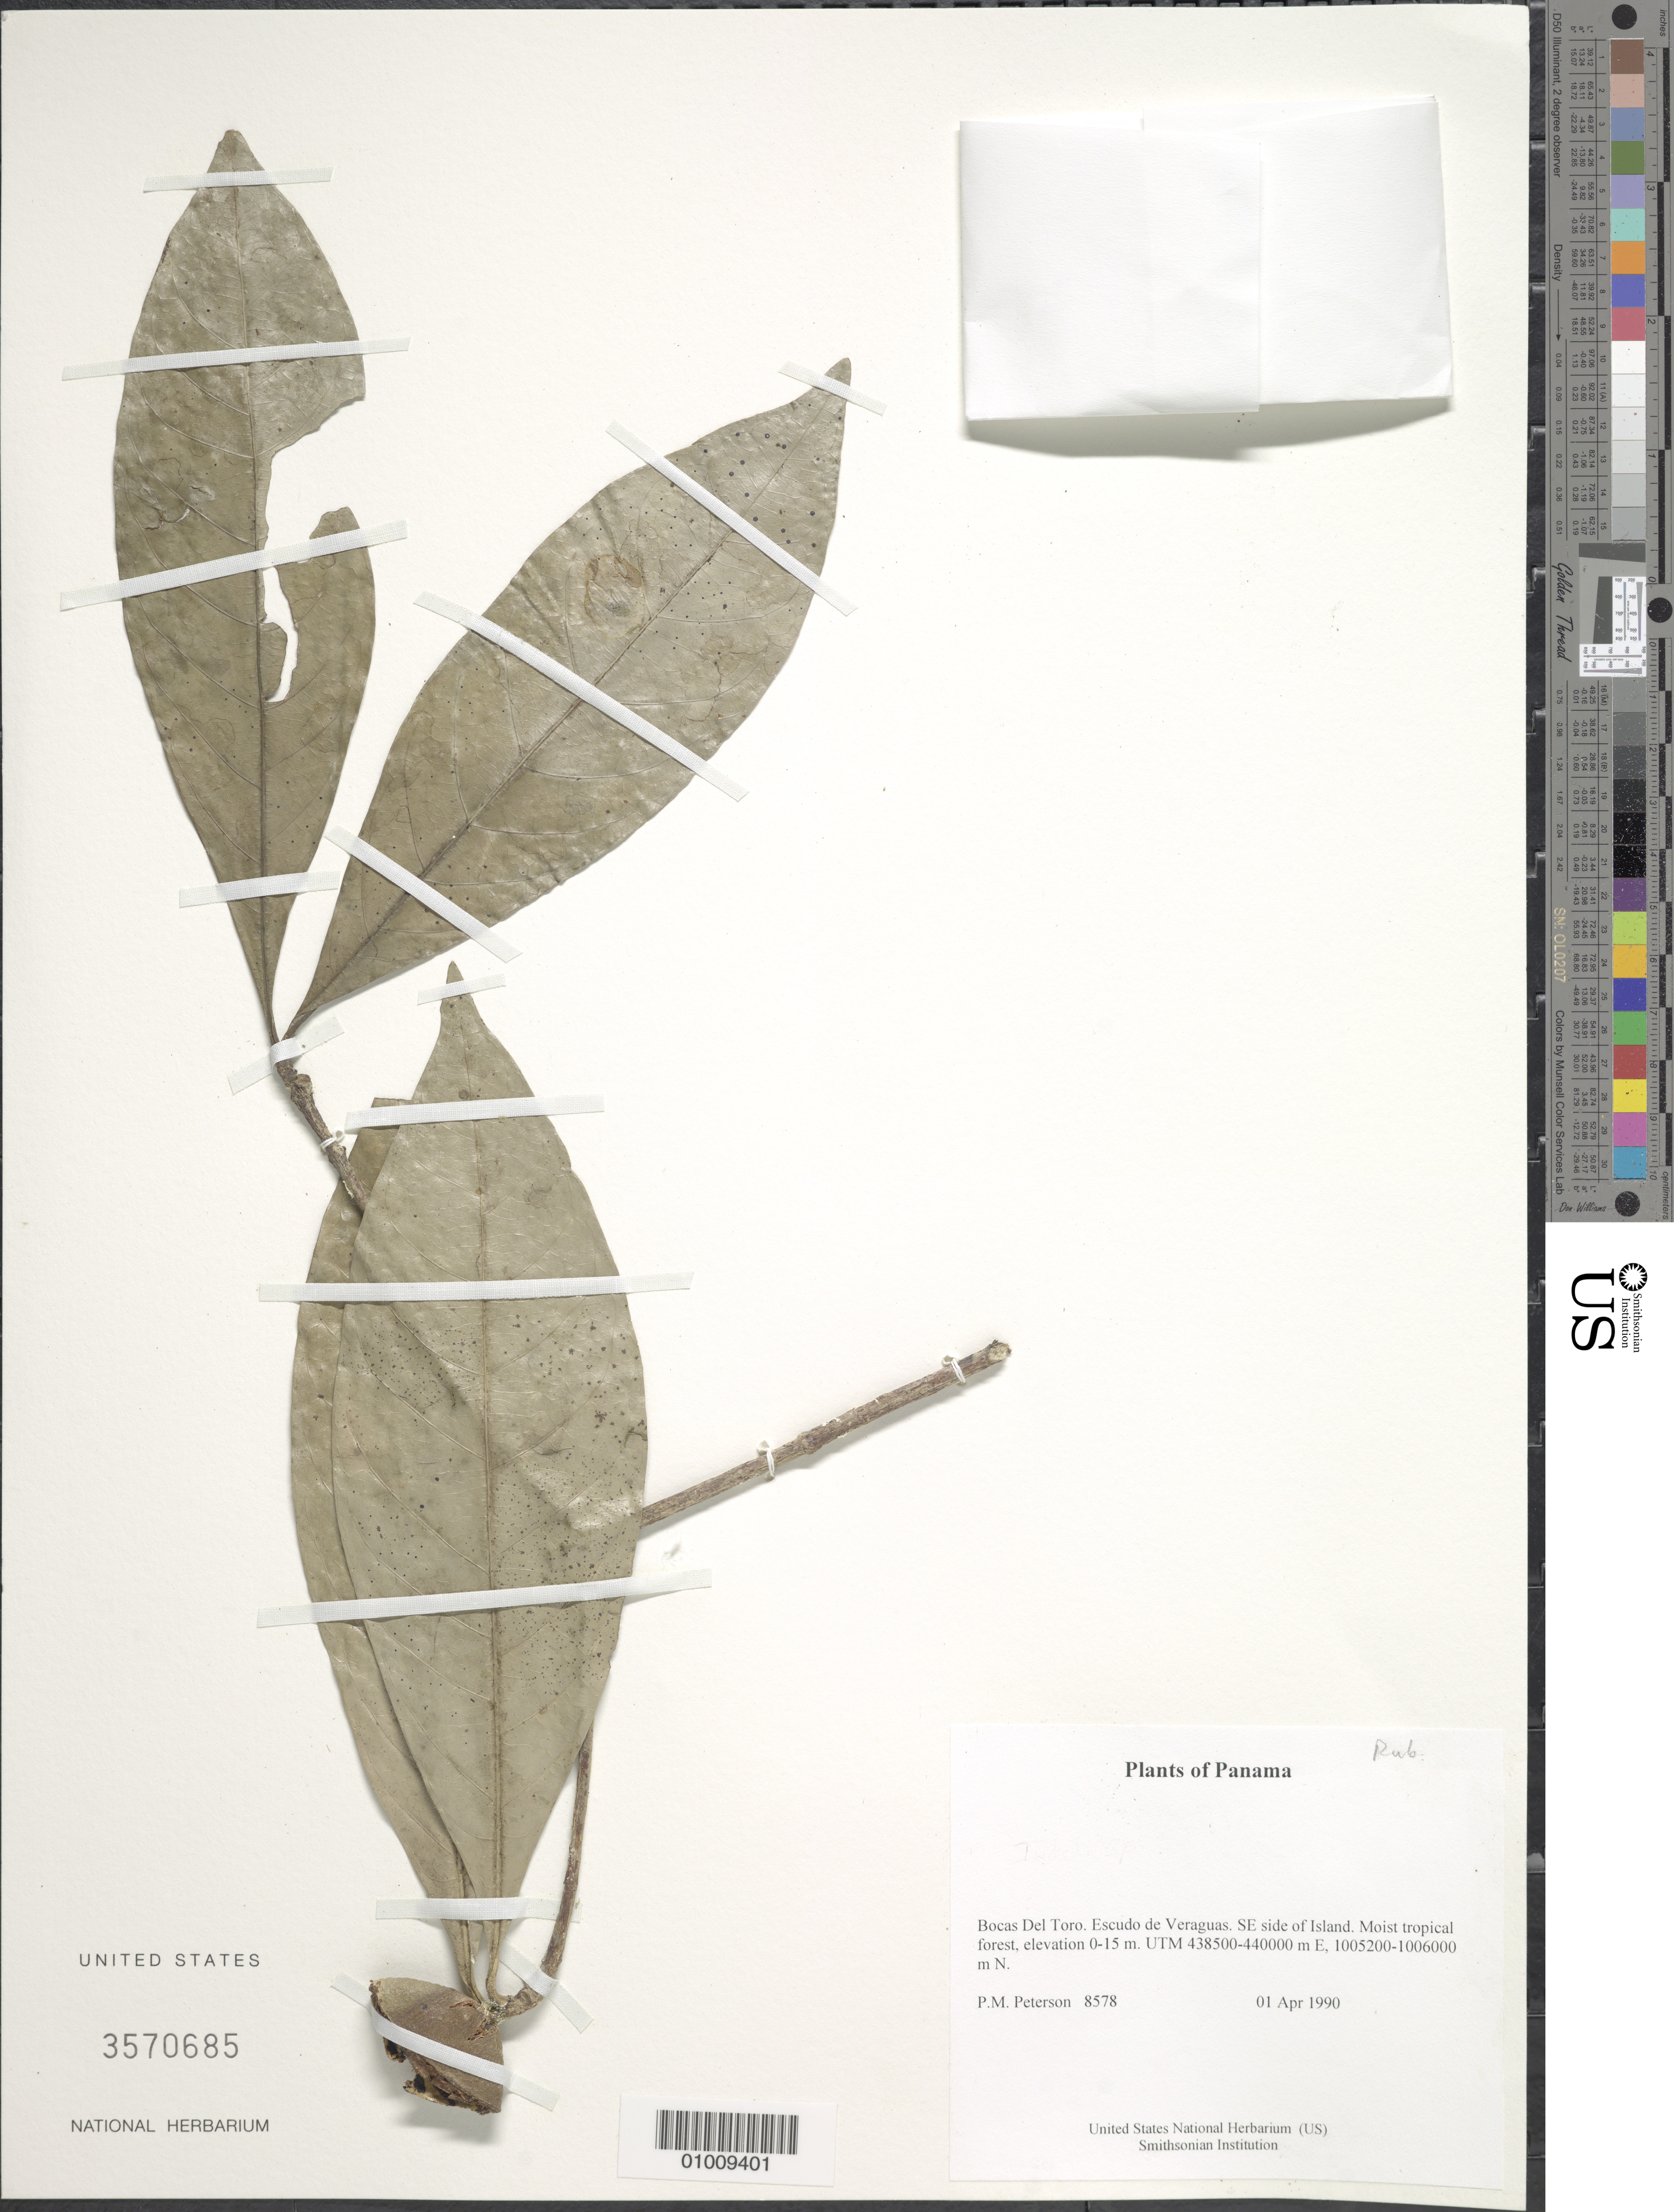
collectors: P. M. Peterson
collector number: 08578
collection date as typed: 01 Apr 1990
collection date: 1990-04-01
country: Panama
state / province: Bocas del Toro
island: Escudo de Veraguas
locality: SE side of Island.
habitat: Moist tropical forest, UTM 438500-440000 m E, 1005200-1006000 m N.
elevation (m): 0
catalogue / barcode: US 3570685